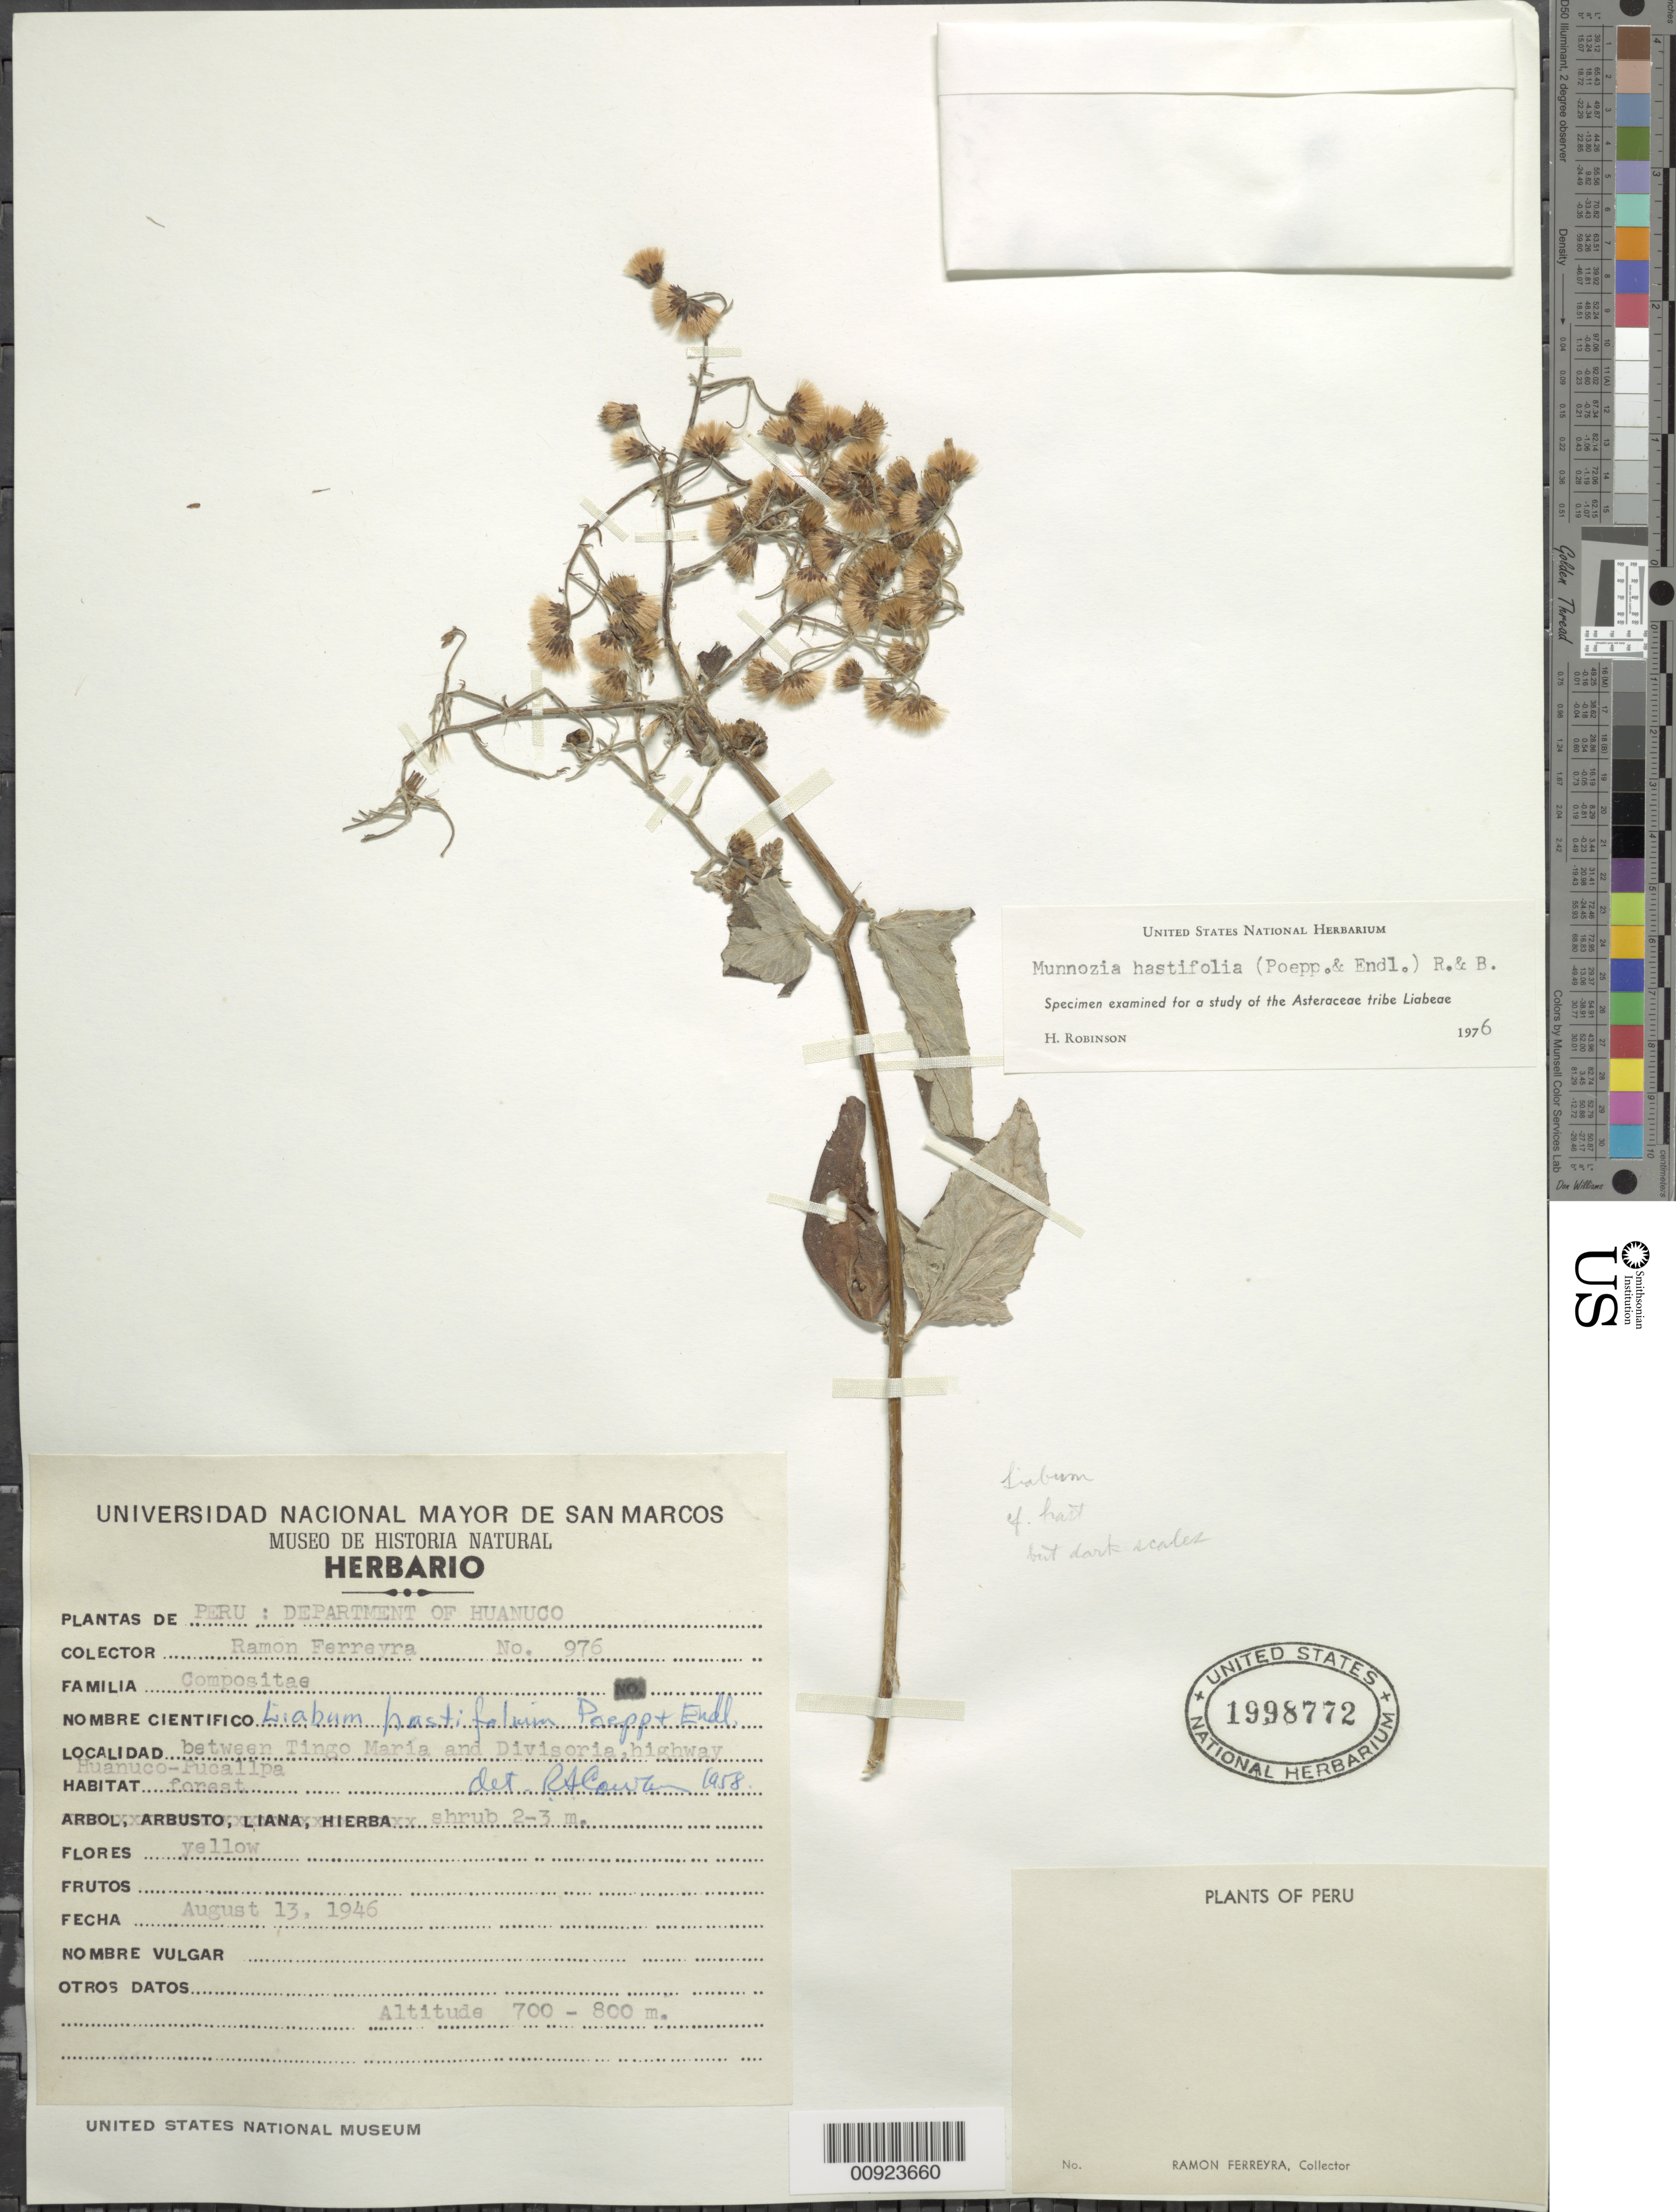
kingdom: Plantae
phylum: Tracheophyta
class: Magnoliopsida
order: Asterales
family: Asteraceae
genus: Munnozia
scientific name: Munnozia hastifolia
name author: (Poepp.) H. Rob. & Brettell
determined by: Robinson, Harold E., (US)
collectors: R. A. Ferreyra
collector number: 976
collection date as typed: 13 August 1946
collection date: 1946-08-13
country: Peru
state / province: Huánuco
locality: Highway Huanuco-Pucallpa, between Tingo Maria and Divisoria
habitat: Forest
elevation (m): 700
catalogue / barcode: US 1998772